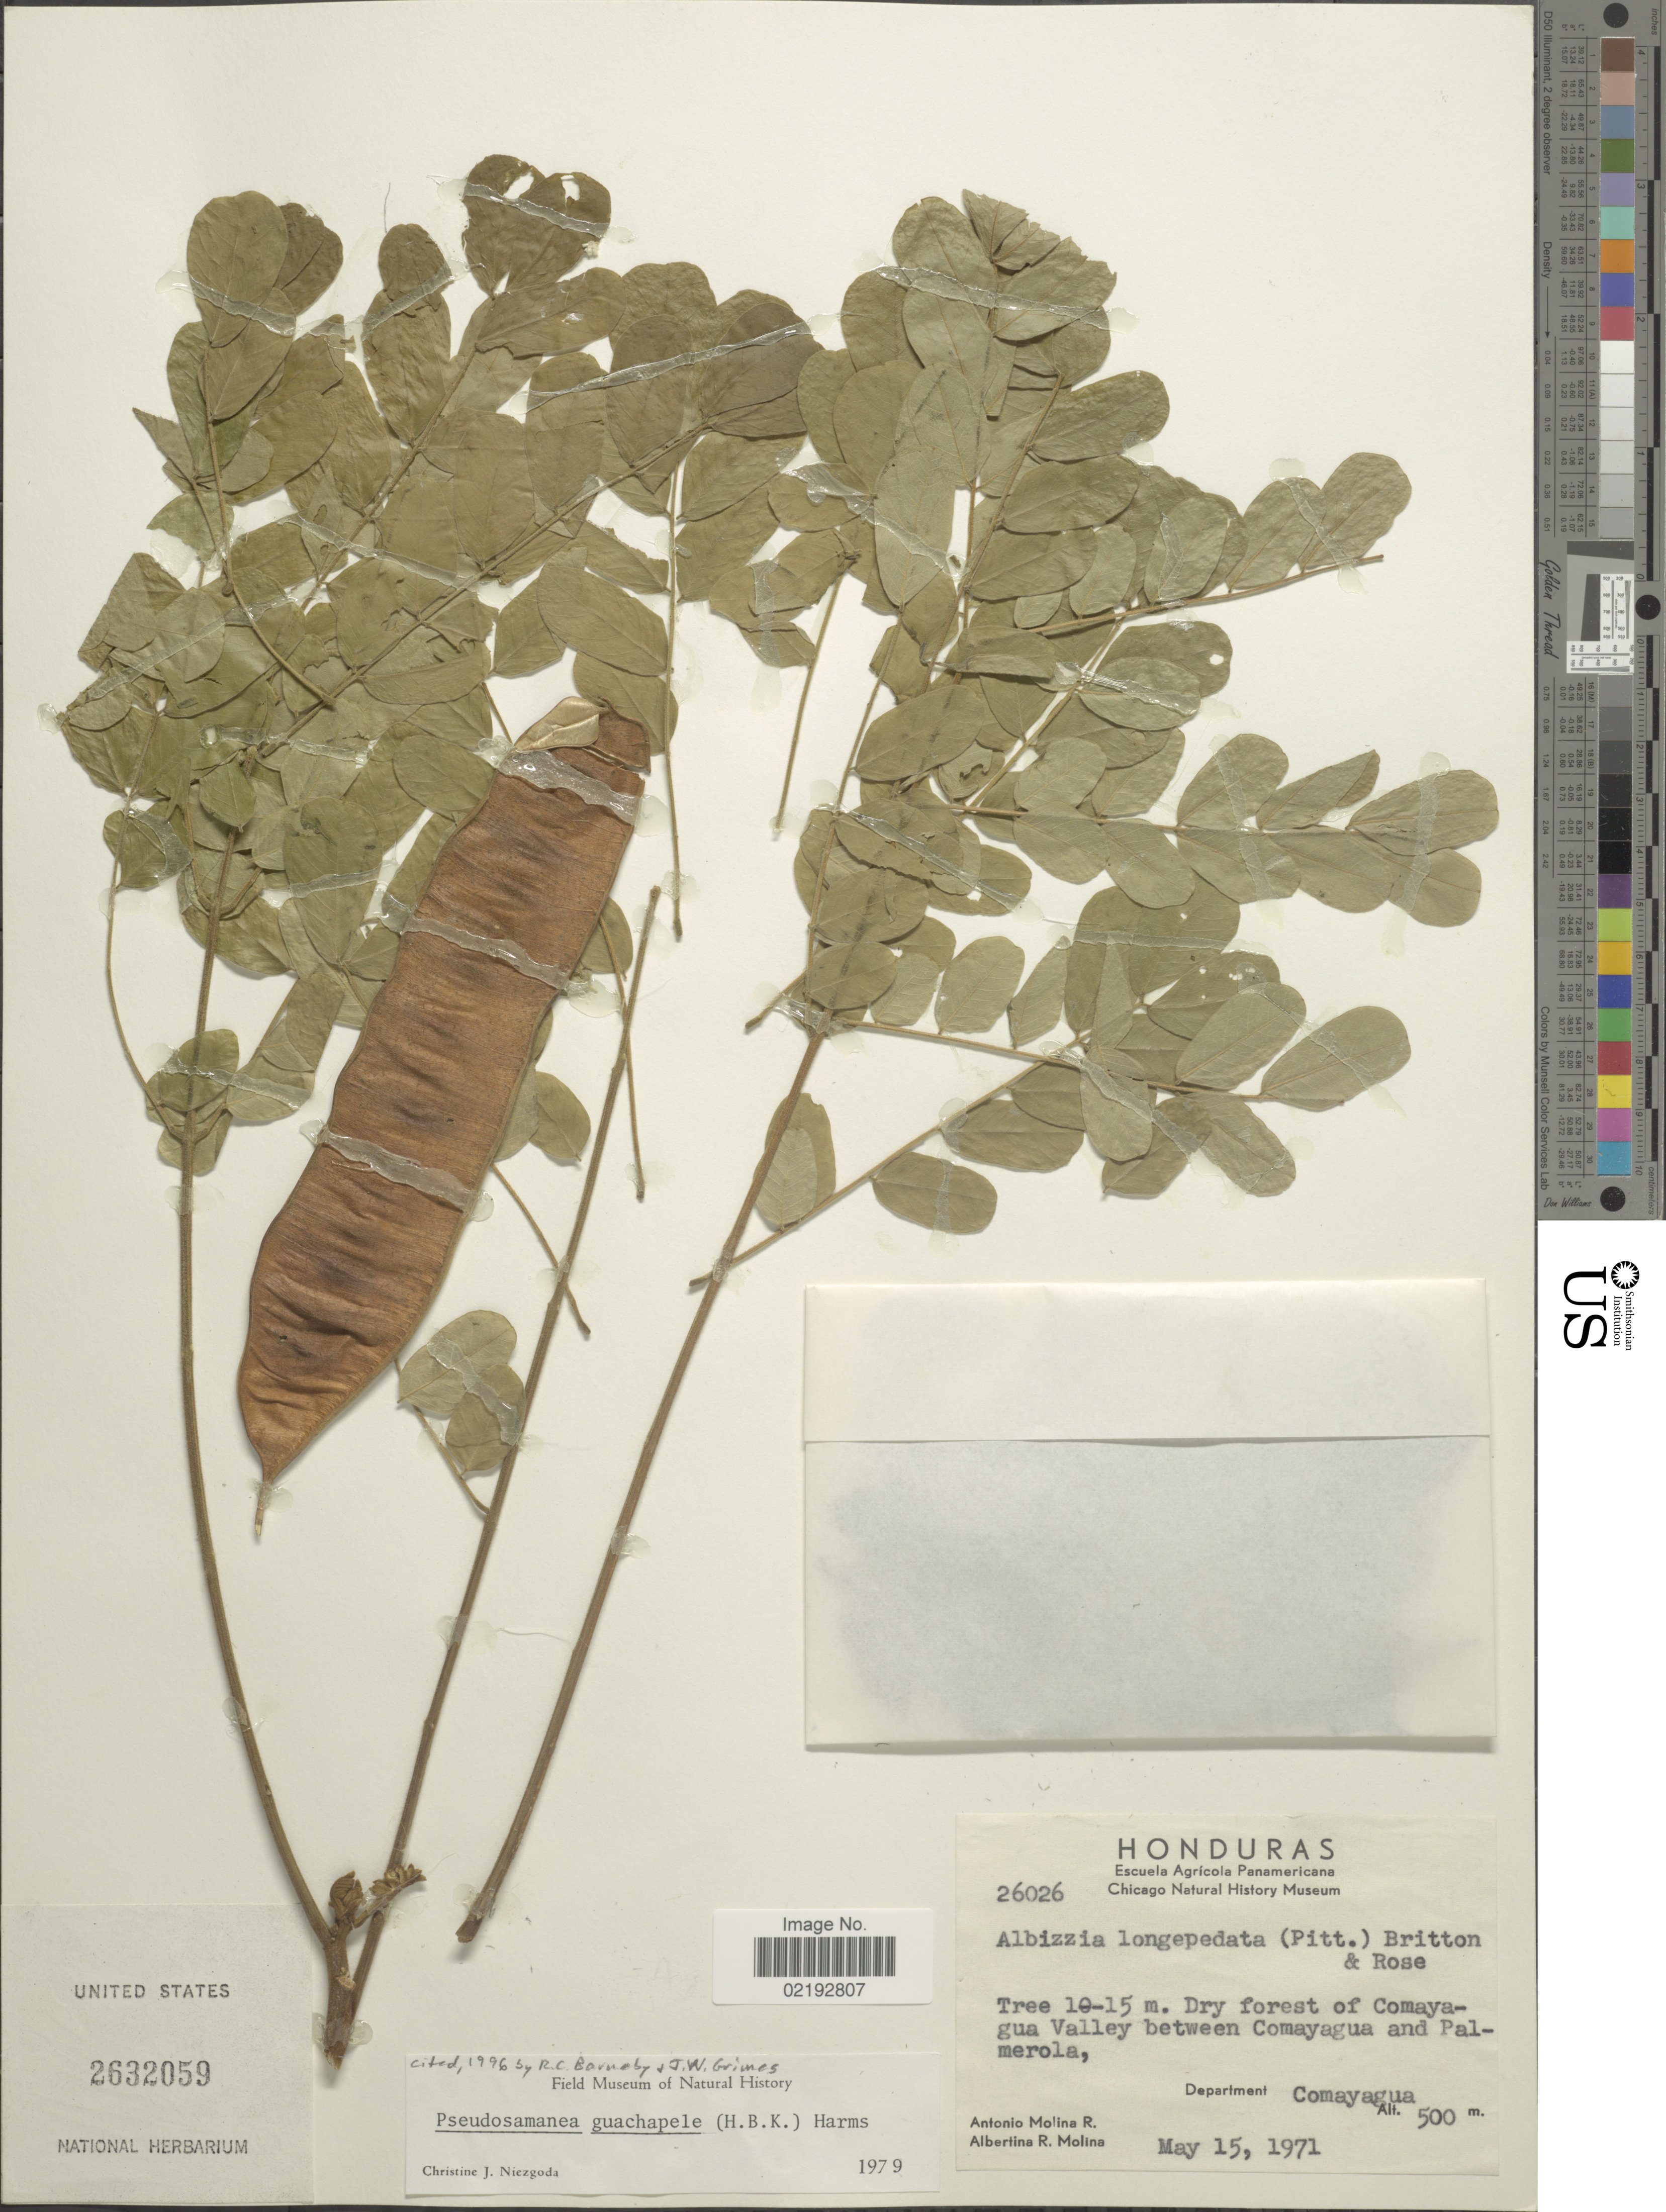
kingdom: Plantae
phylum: Tracheophyta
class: Magnoliopsida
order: Fabales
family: Fabaceae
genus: Pseudosamanea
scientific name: Pseudosamanea guachapele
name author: (Kunth) Harms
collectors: A. Molina R. & A. R. Molina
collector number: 26026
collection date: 1971-05-15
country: Honduras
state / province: Comayagua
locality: Dry forest of Comayagua Valley between Comayagua and Palmerola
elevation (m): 500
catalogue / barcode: US 2632059